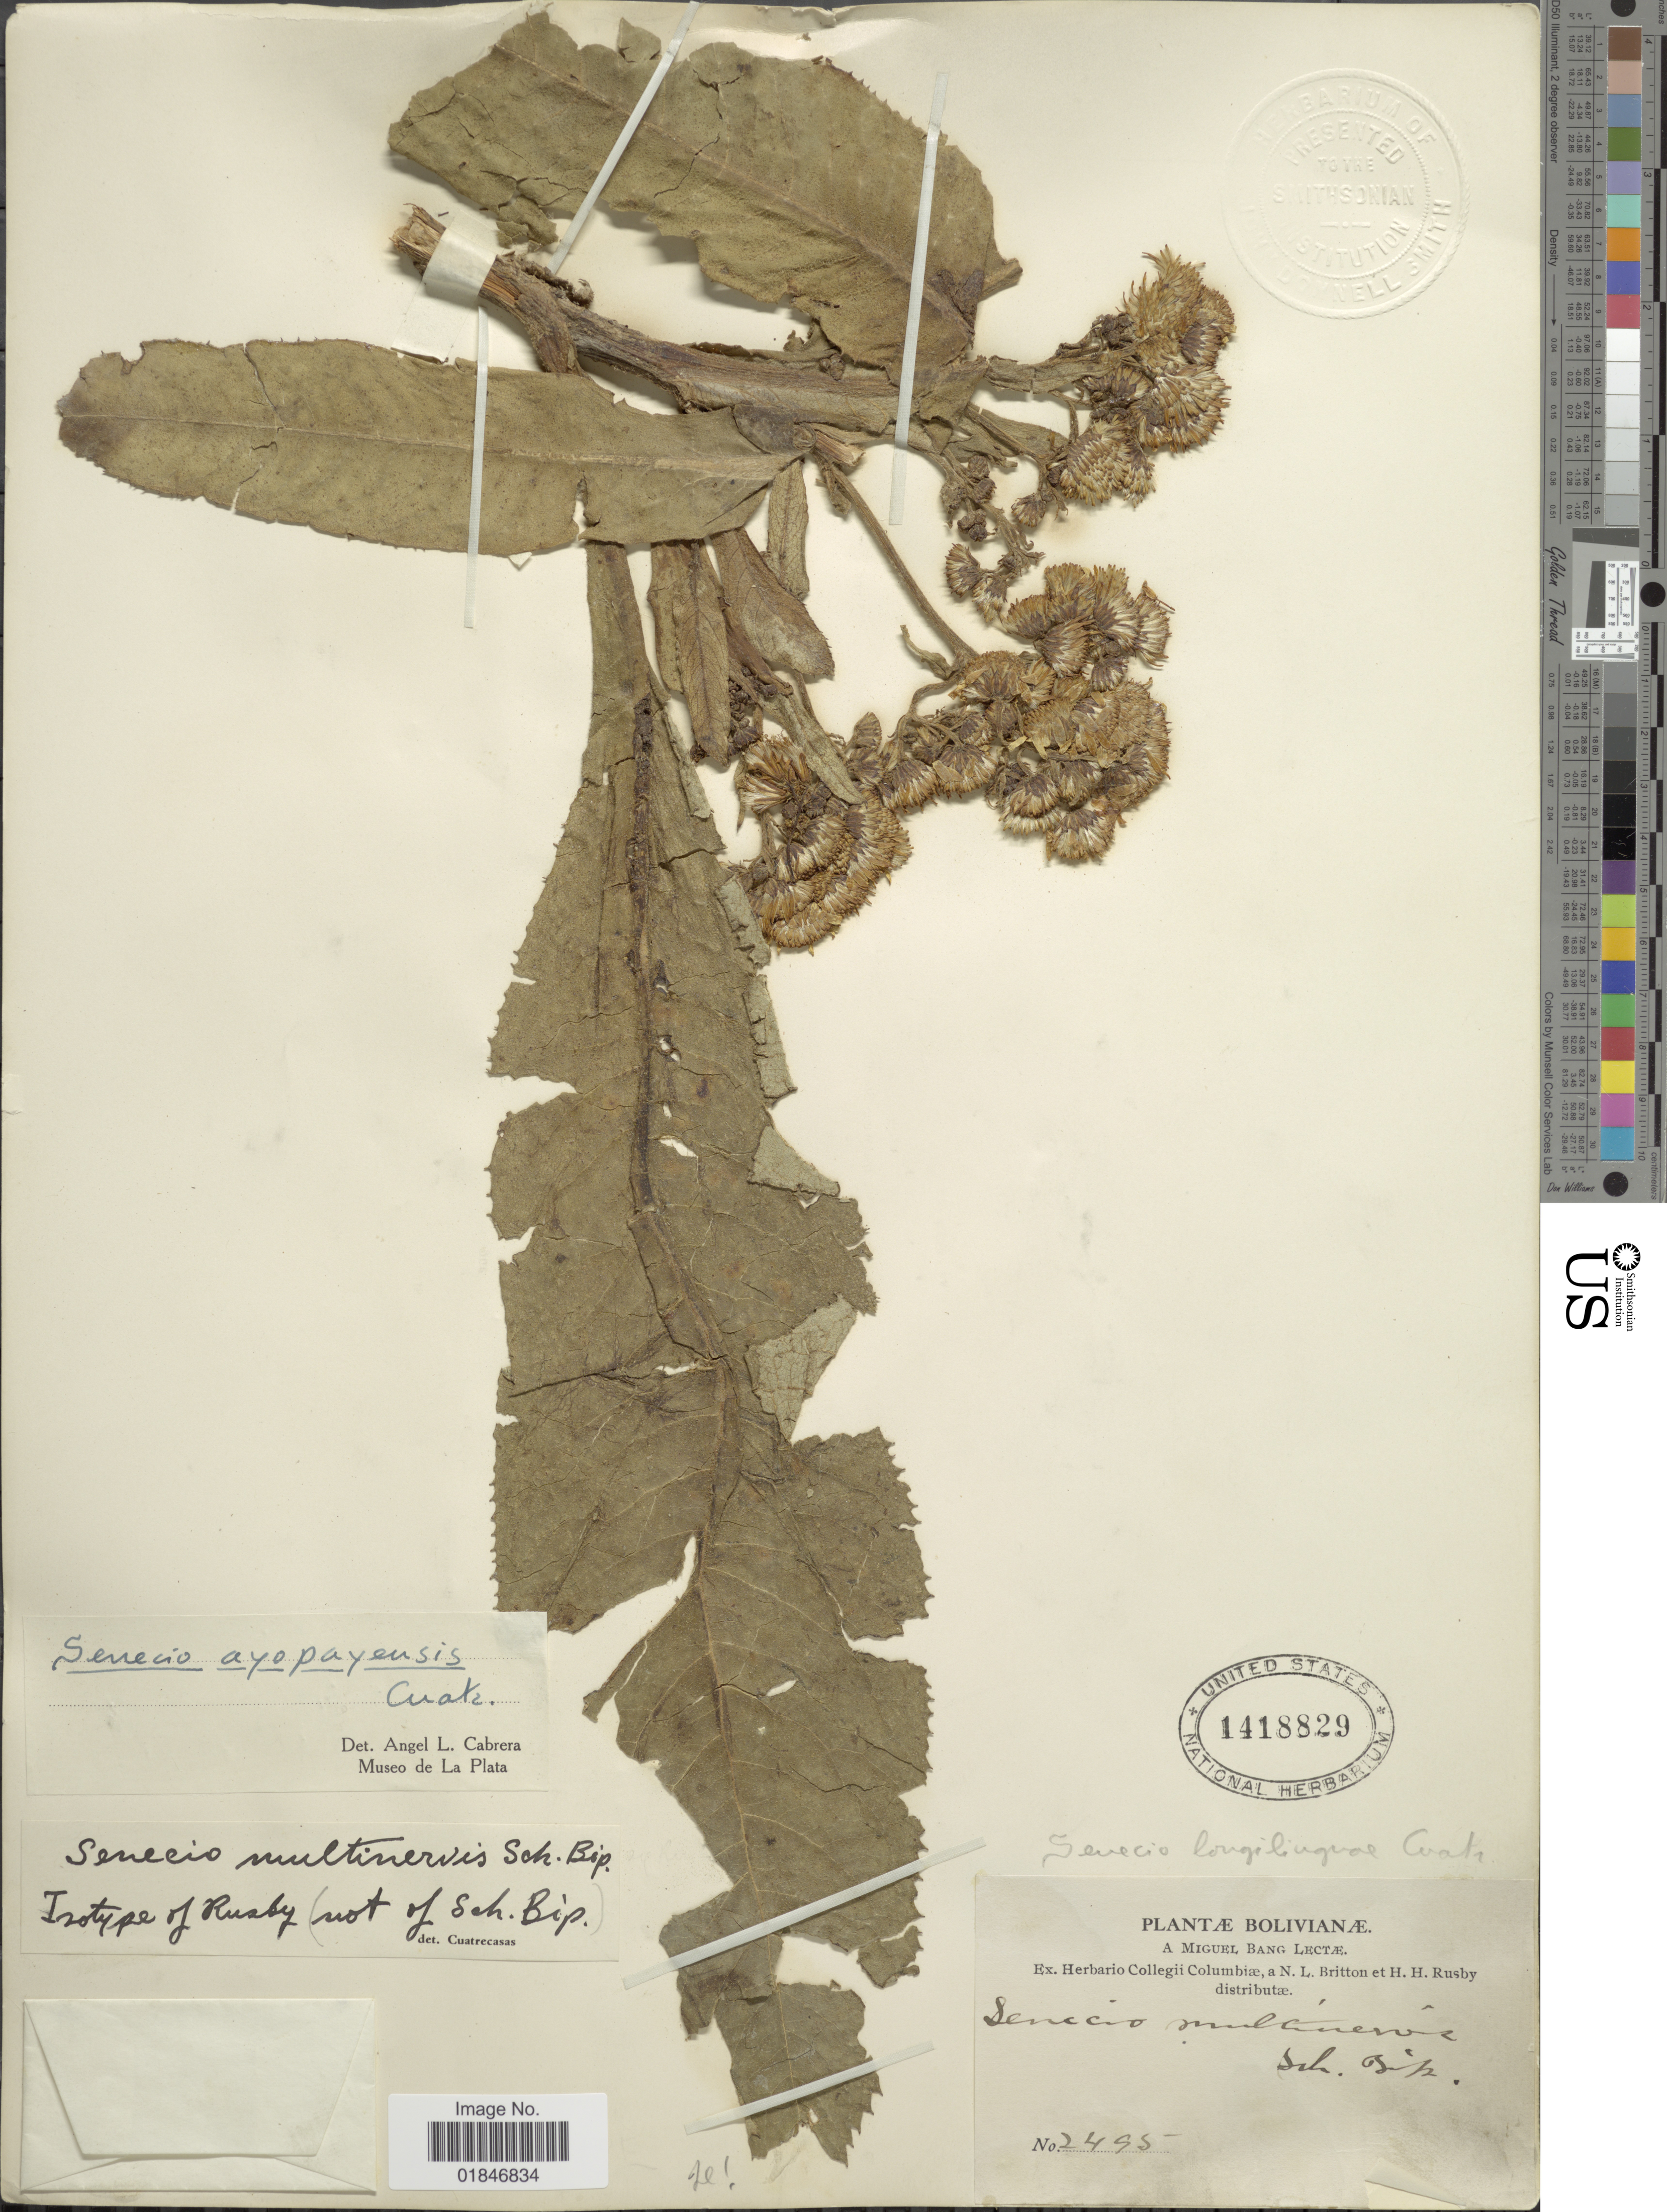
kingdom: Plantae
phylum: Tracheophyta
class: Magnoliopsida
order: Asterales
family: Asteraceae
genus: Dendrophorbium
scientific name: Dendrophorbium ayopayense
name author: (Cuatrec.) D.J.N. Hind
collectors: M. Bang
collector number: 2495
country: Bolivia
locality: Bolivianae.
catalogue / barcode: US 141829